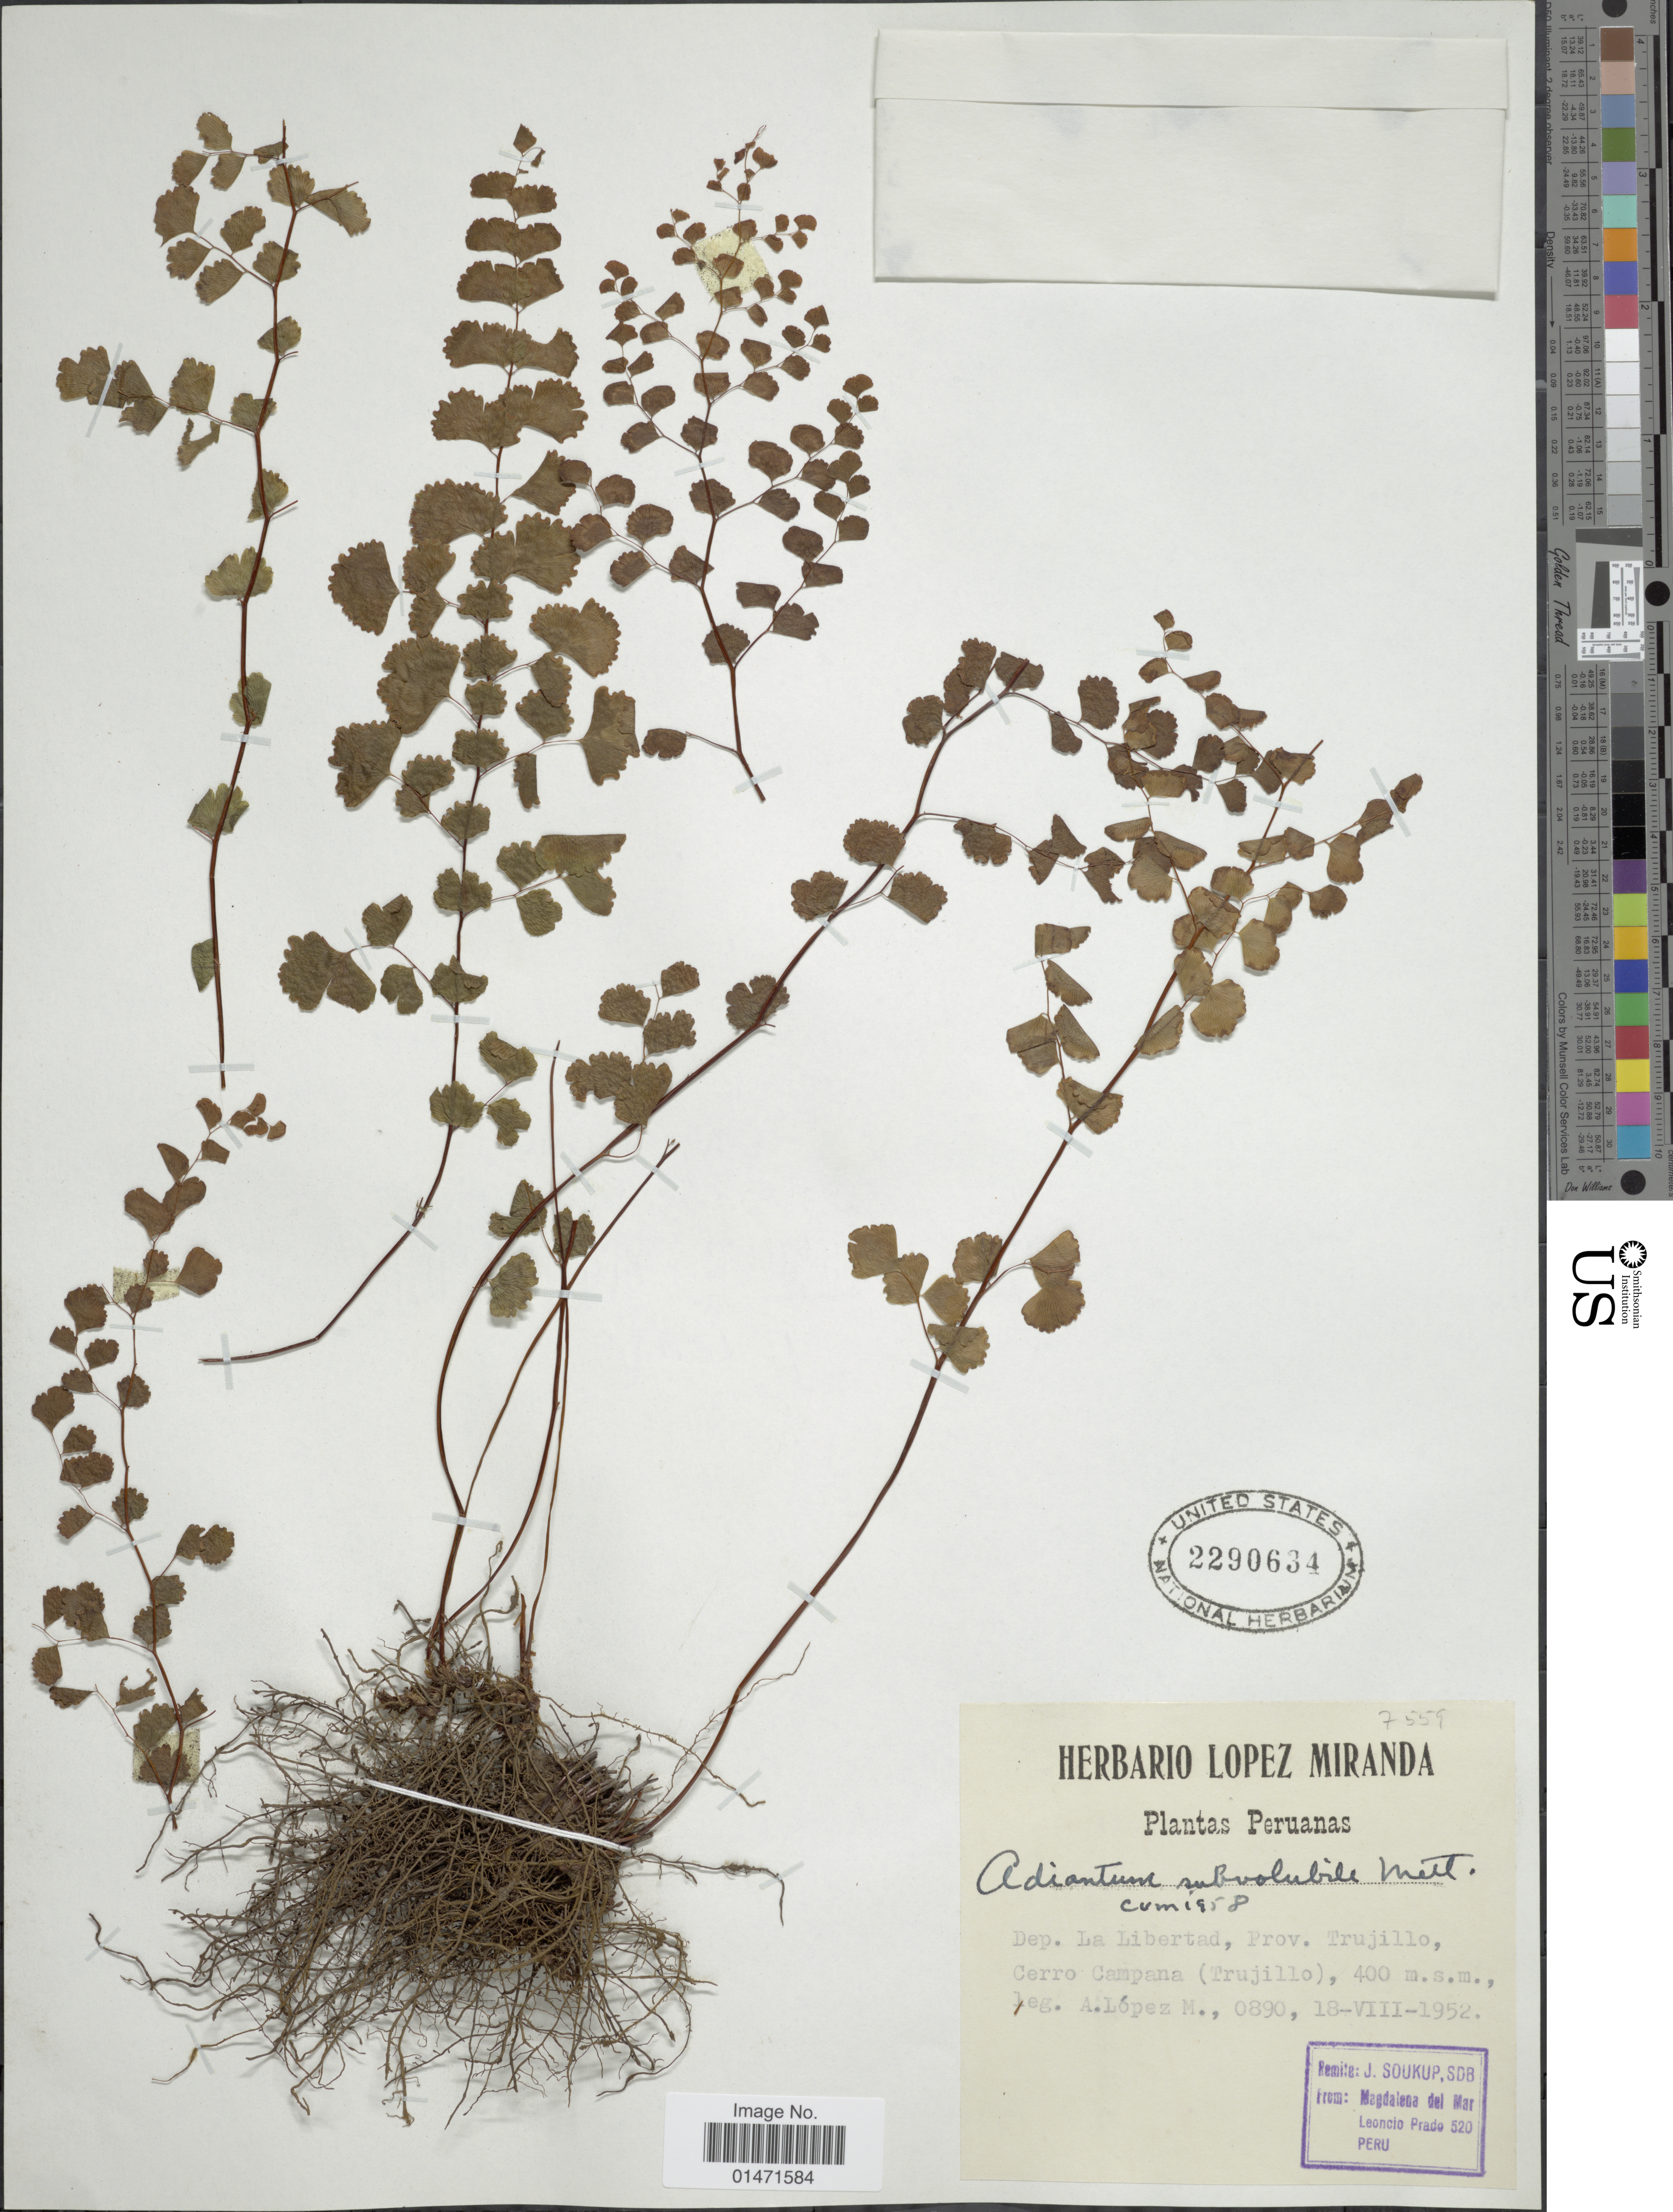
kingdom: Plantae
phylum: Tracheophyta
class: Polypodiopsida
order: Polypodiales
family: Pteridaceae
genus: Adiantum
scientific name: Adiantum subvolubile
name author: Mett. ex Kuhn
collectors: A. López M.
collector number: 0890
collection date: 1952-08-18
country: Peru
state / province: La Libertad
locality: Prov. Trujillo, Cerro Campana (Trujillo)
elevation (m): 400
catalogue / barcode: US 2290634